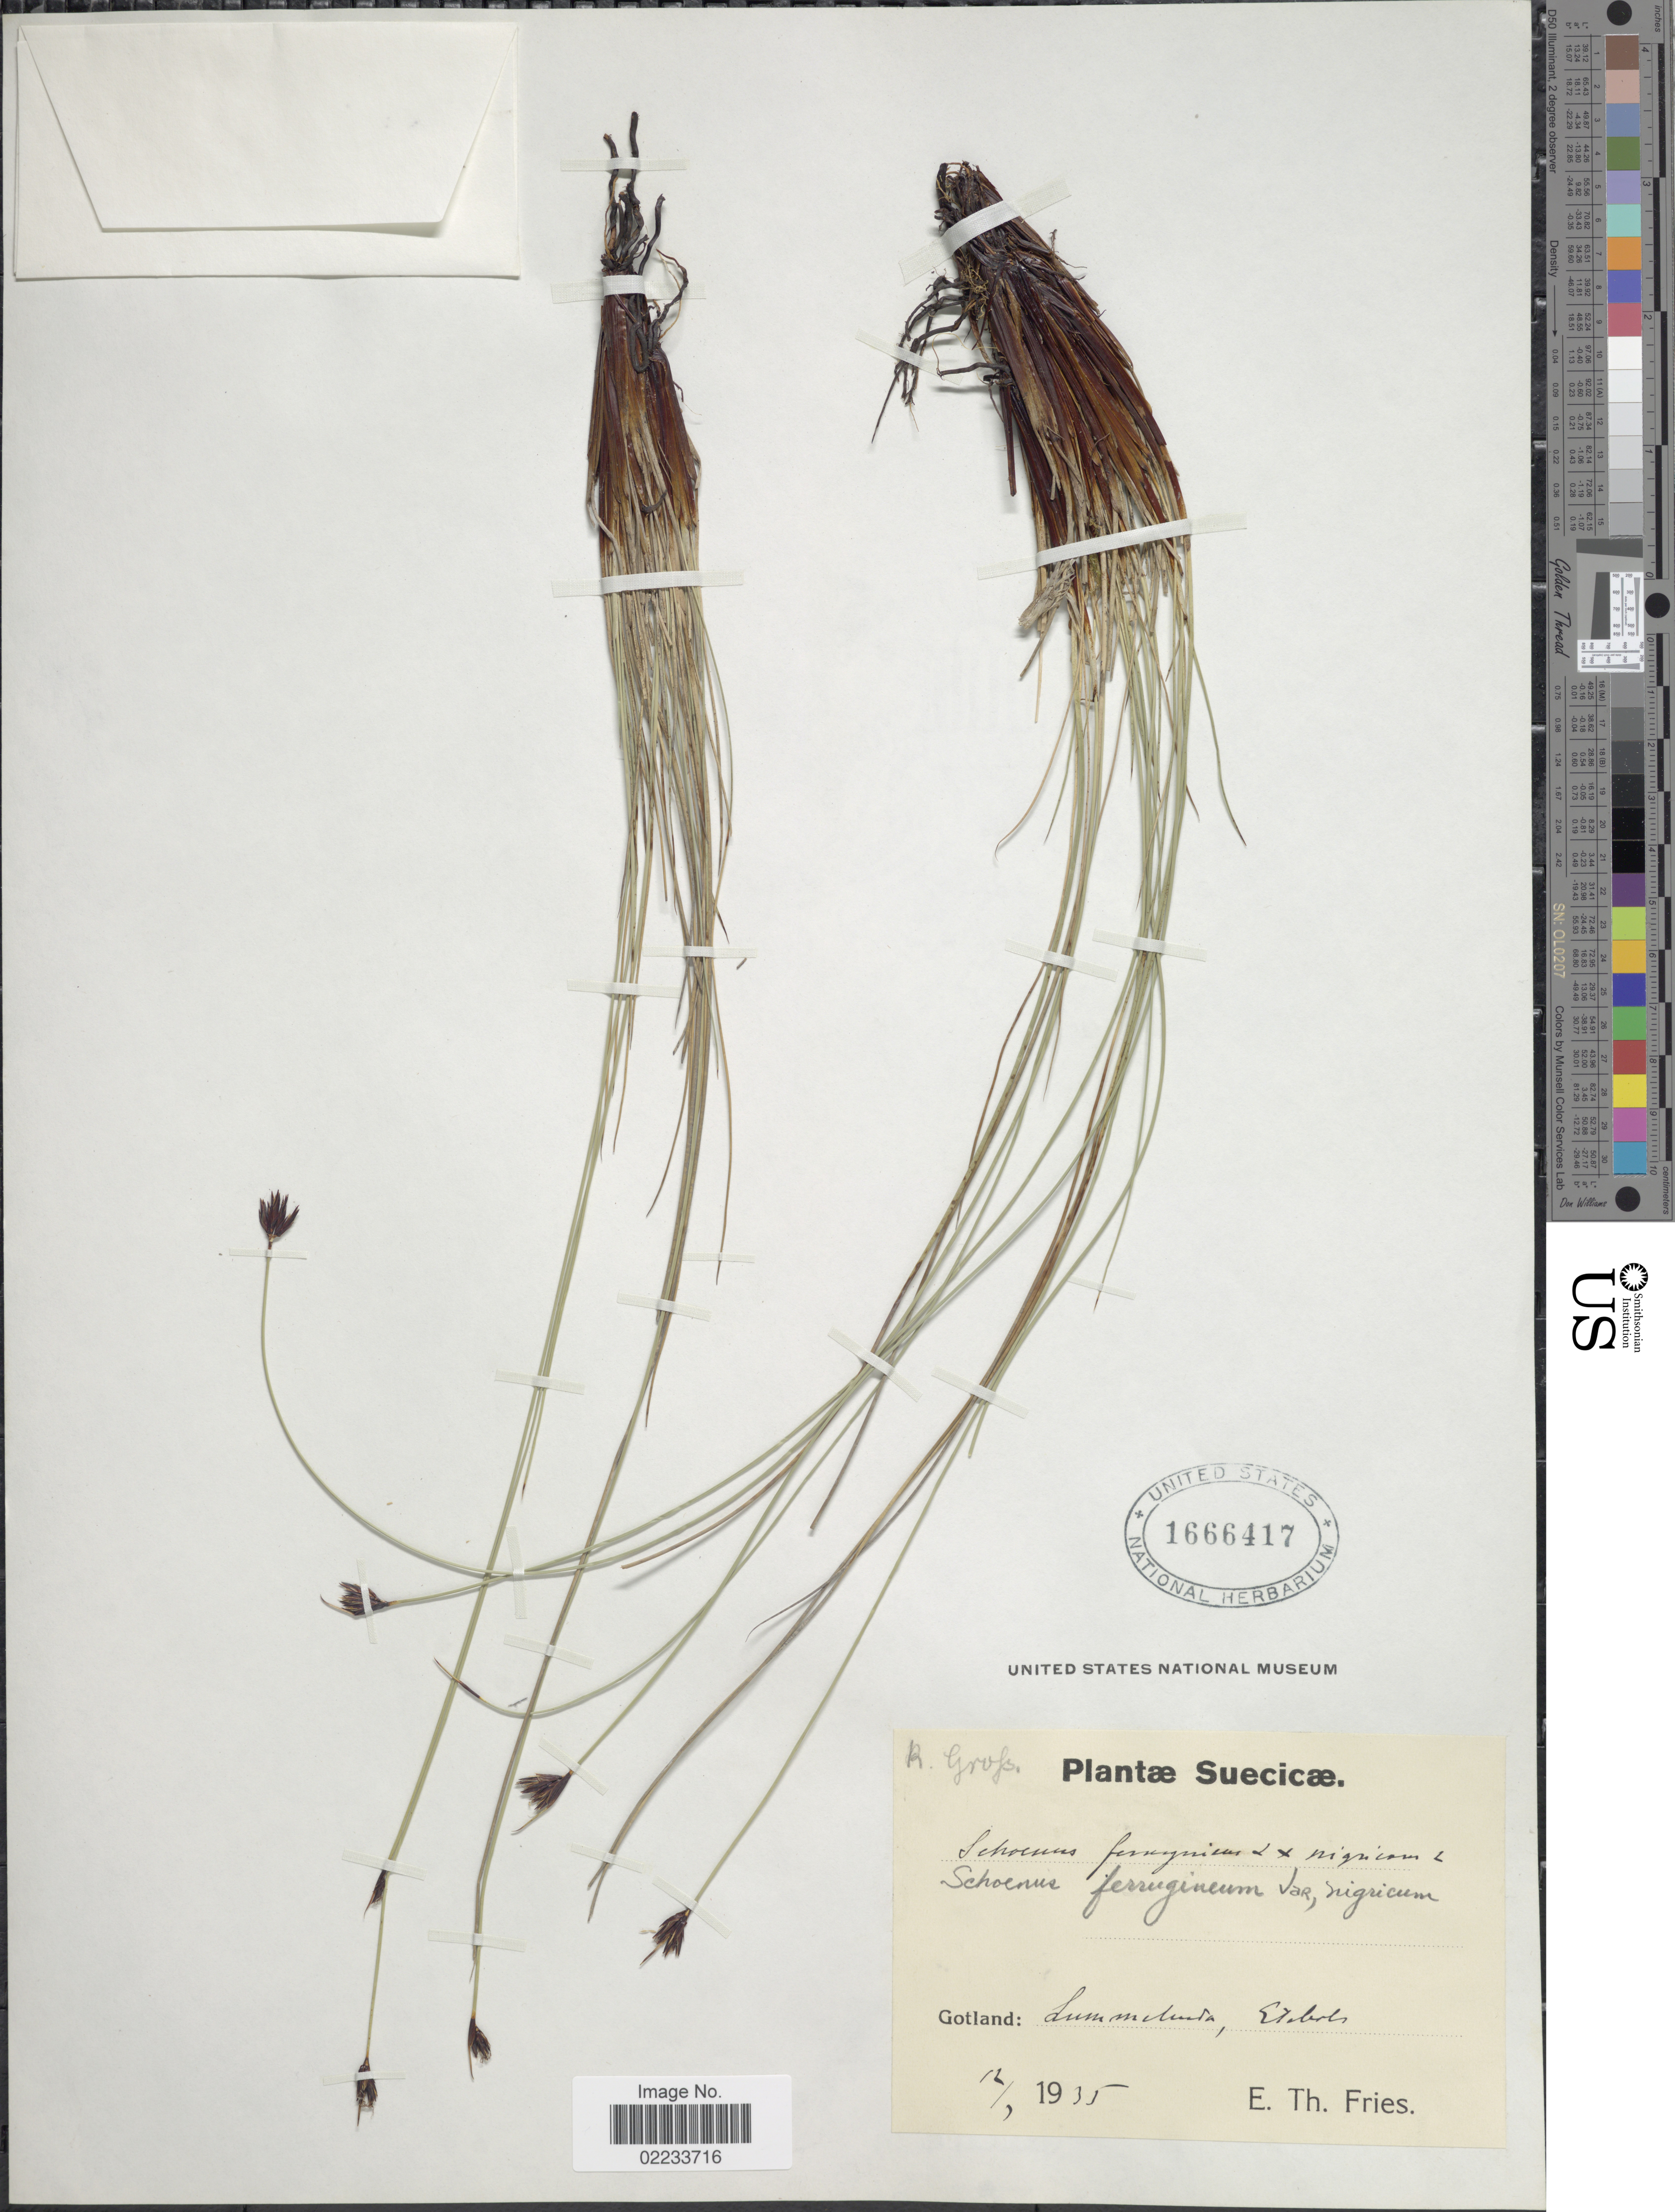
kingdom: Plantae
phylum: Tracheophyta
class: Liliopsida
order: Poales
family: Cyperaceae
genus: Schoenus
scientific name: Schoenus ferrugineus x S. nigricans L.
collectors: E. Fries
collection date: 1935-03-12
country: Sweden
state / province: Gotland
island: Gotland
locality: Gotlands: Lummelunda.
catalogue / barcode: US 1666417